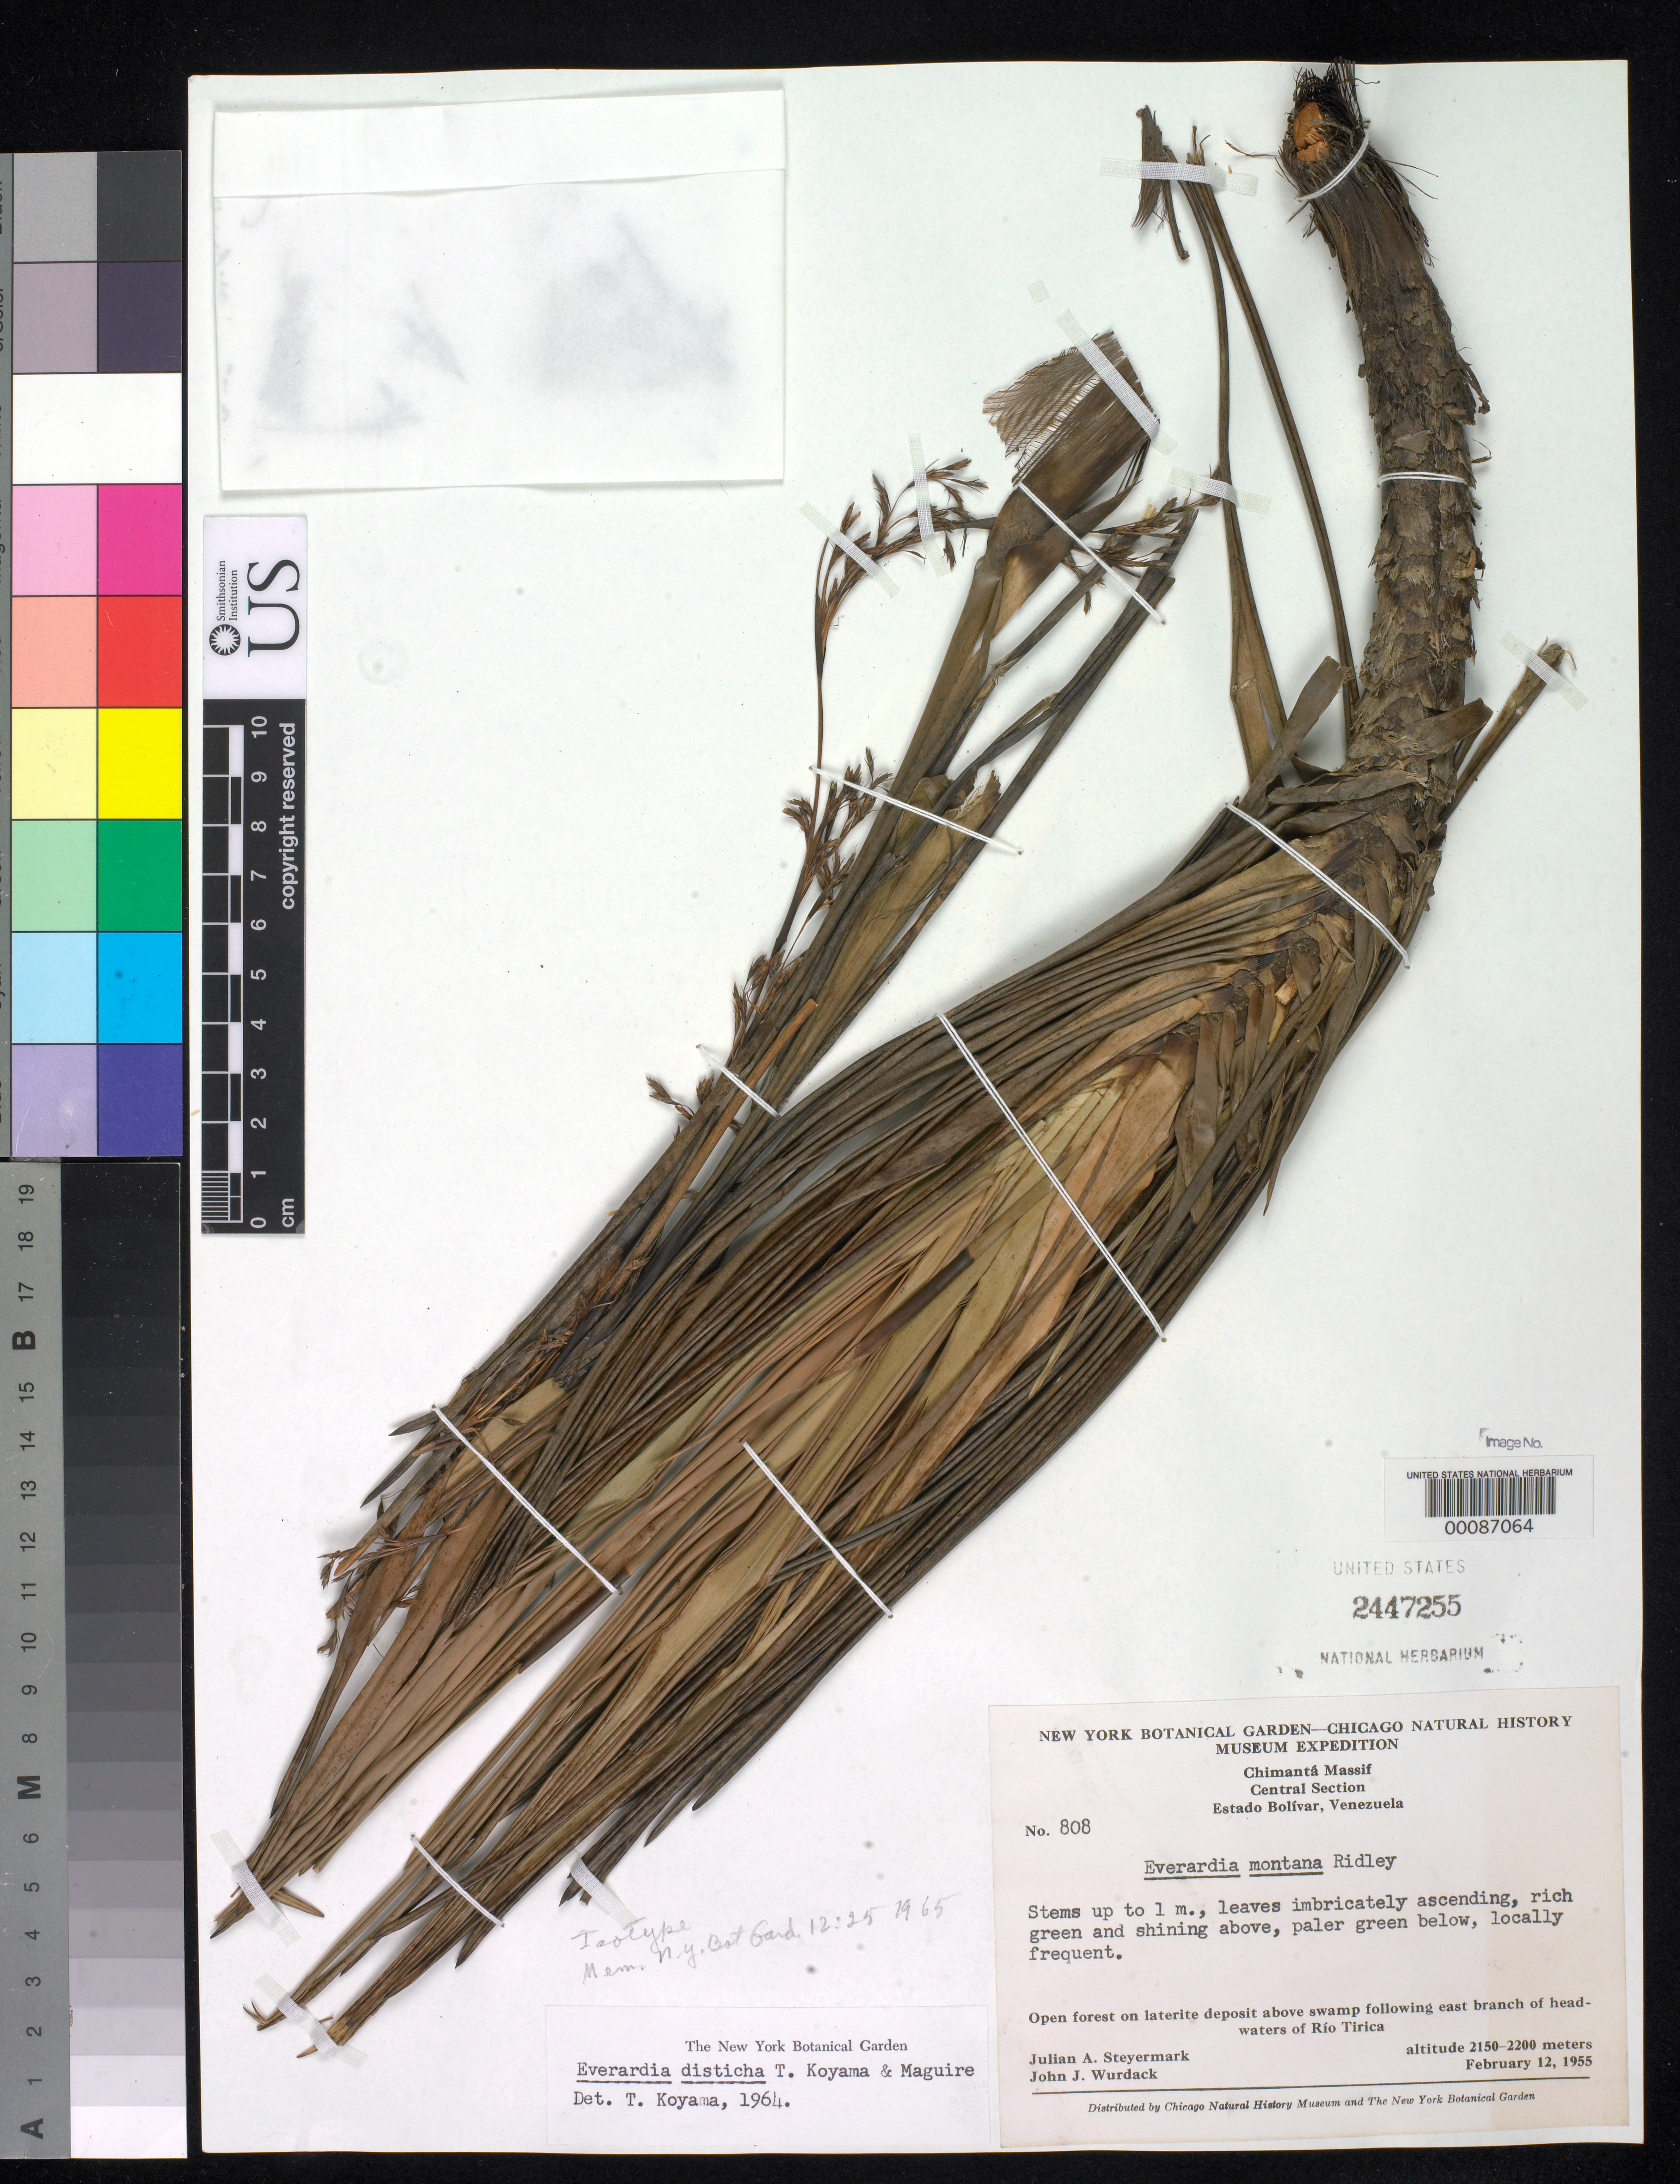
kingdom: Plantae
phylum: Tracheophyta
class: Liliopsida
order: Poales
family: Cyperaceae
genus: Everardia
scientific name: Everardia disticha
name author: T. Koyama & Maguire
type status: Isotype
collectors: J. Steyermark & J. J. Wurdack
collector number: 808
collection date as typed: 12 Feb 1955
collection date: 1955-02-12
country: Venezuela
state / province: Bolivar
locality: Rio Tirica.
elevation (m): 2150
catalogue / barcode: US 2447255